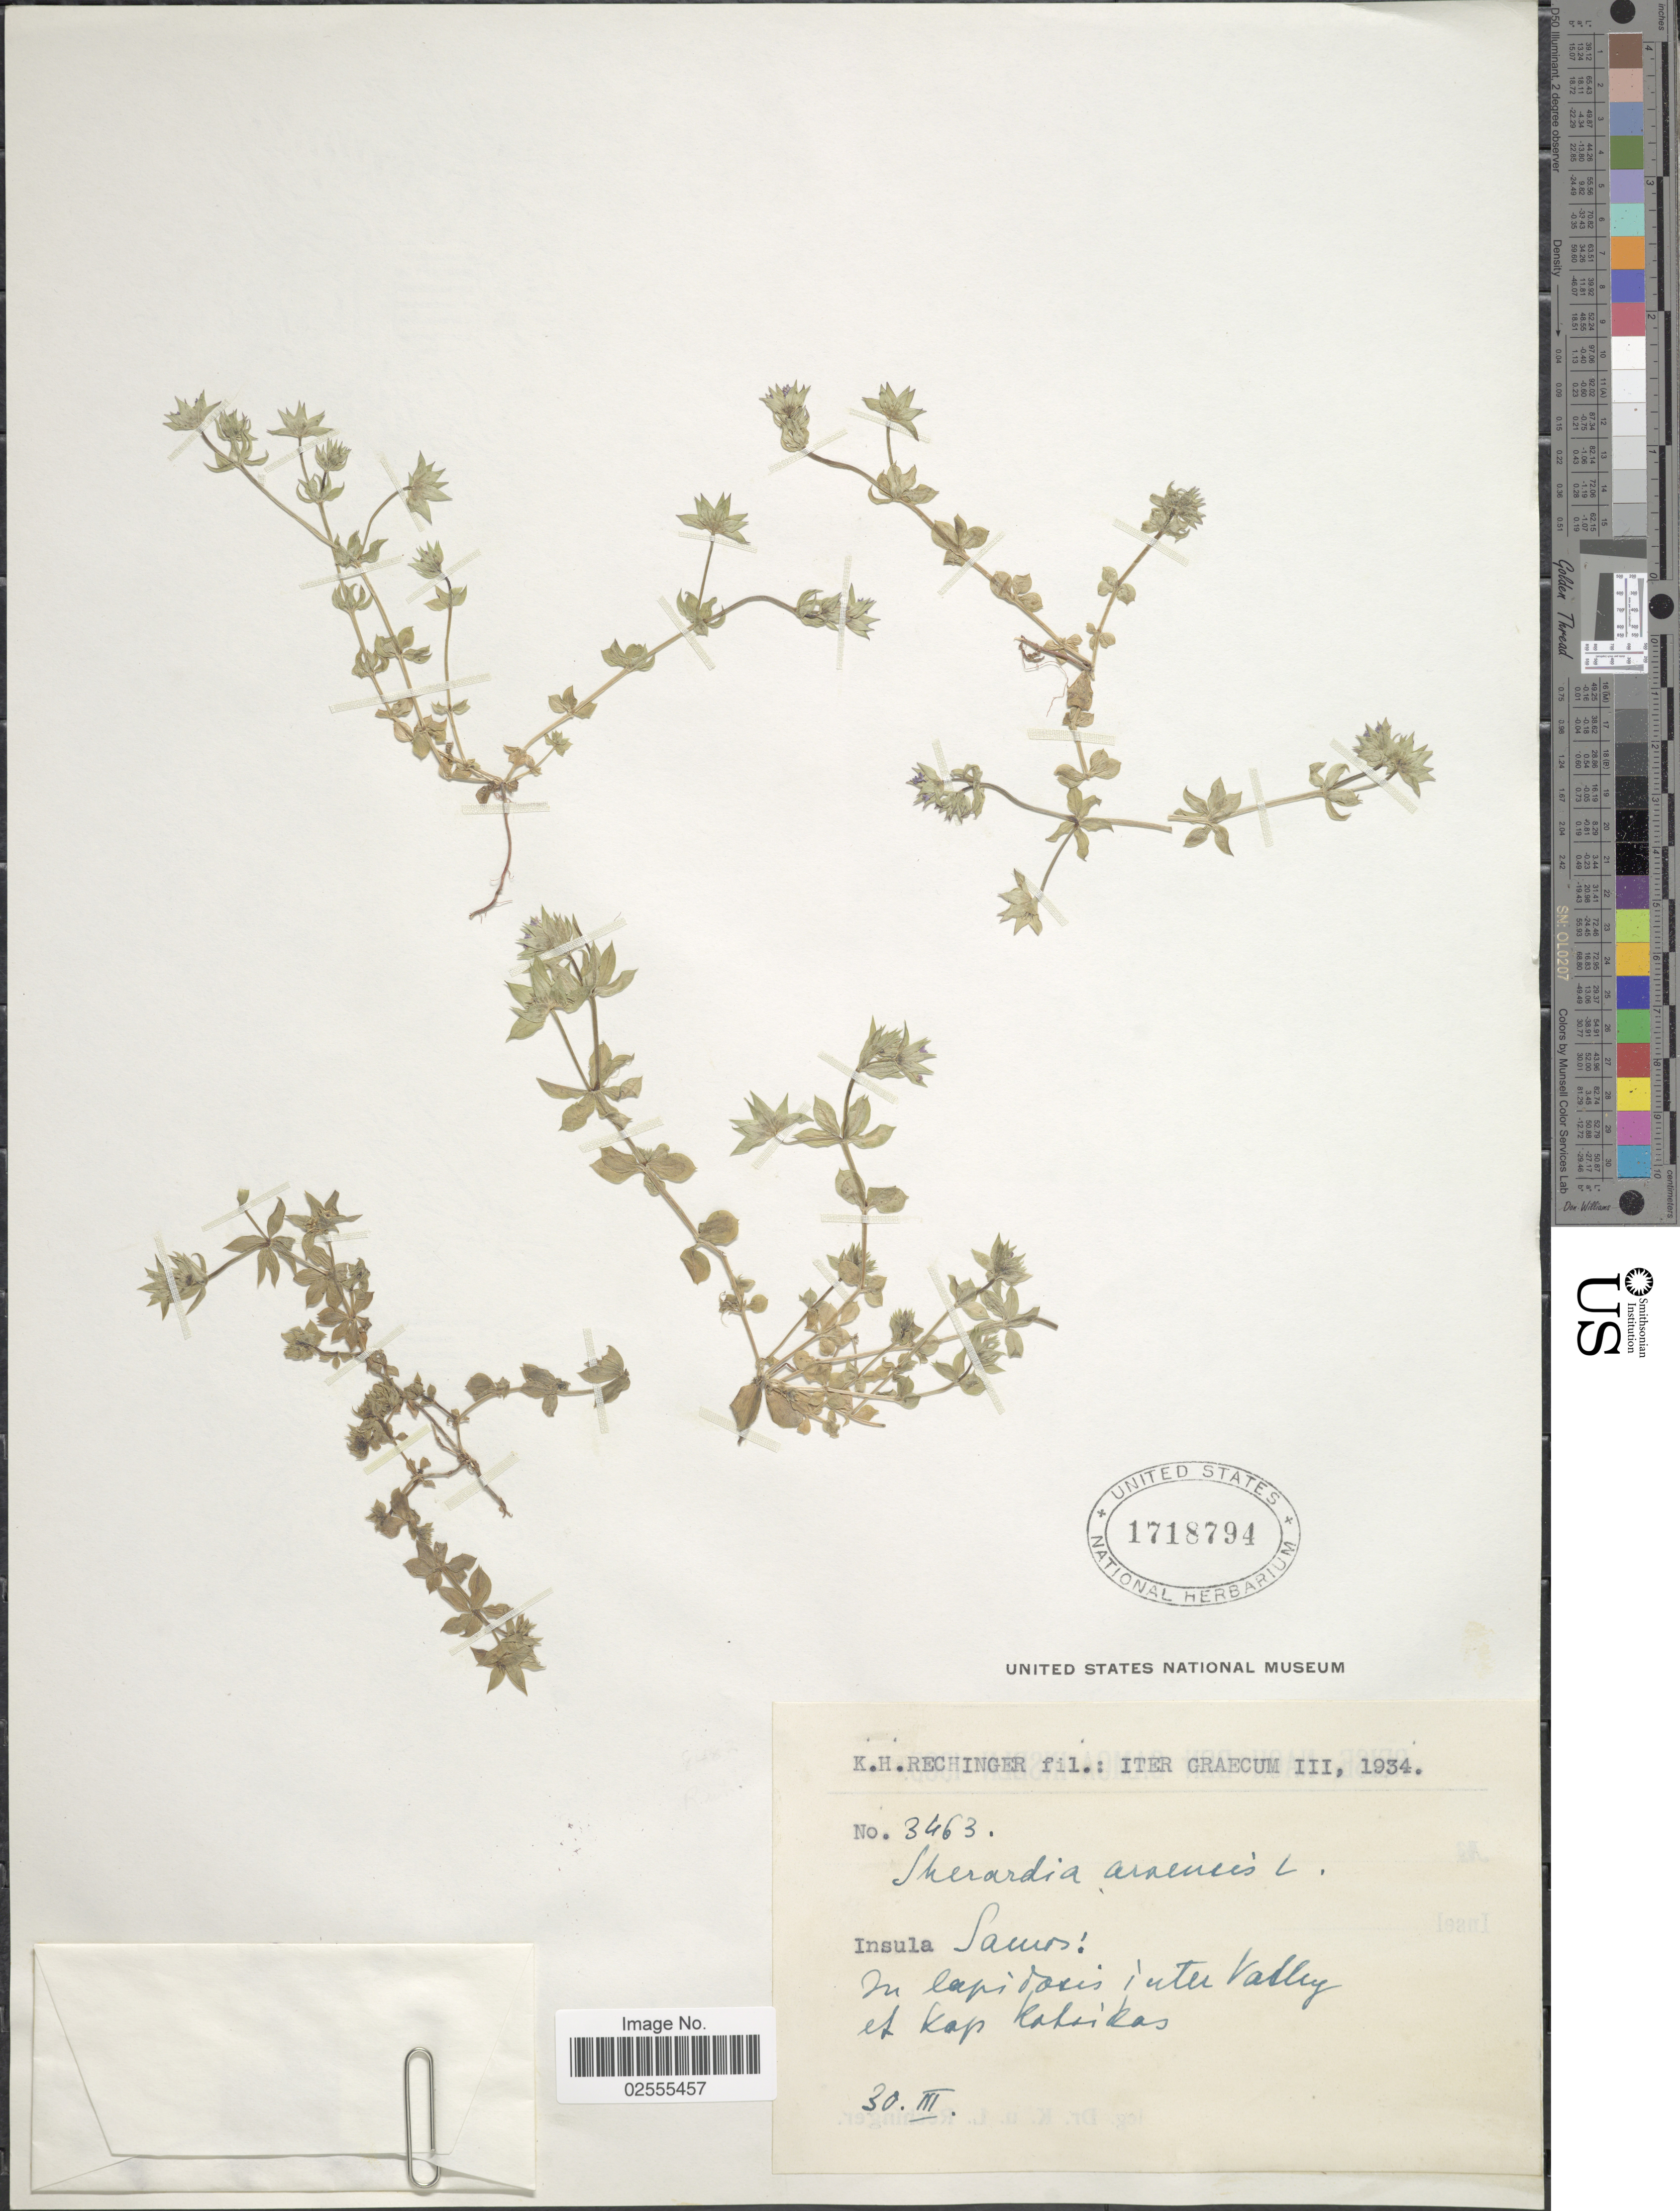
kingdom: Plantae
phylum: Tracheophyta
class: Magnoliopsida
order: Gentianales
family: Rubiaceae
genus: Sherardia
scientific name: Sherardia arvensis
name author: L.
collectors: K. H. Rechinger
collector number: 3463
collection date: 1934-03-30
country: Greece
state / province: North Aegean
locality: Iter Graecum, Insula Samos: In lapidosis inter Valley et kap Katsikas.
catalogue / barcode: US 1718794